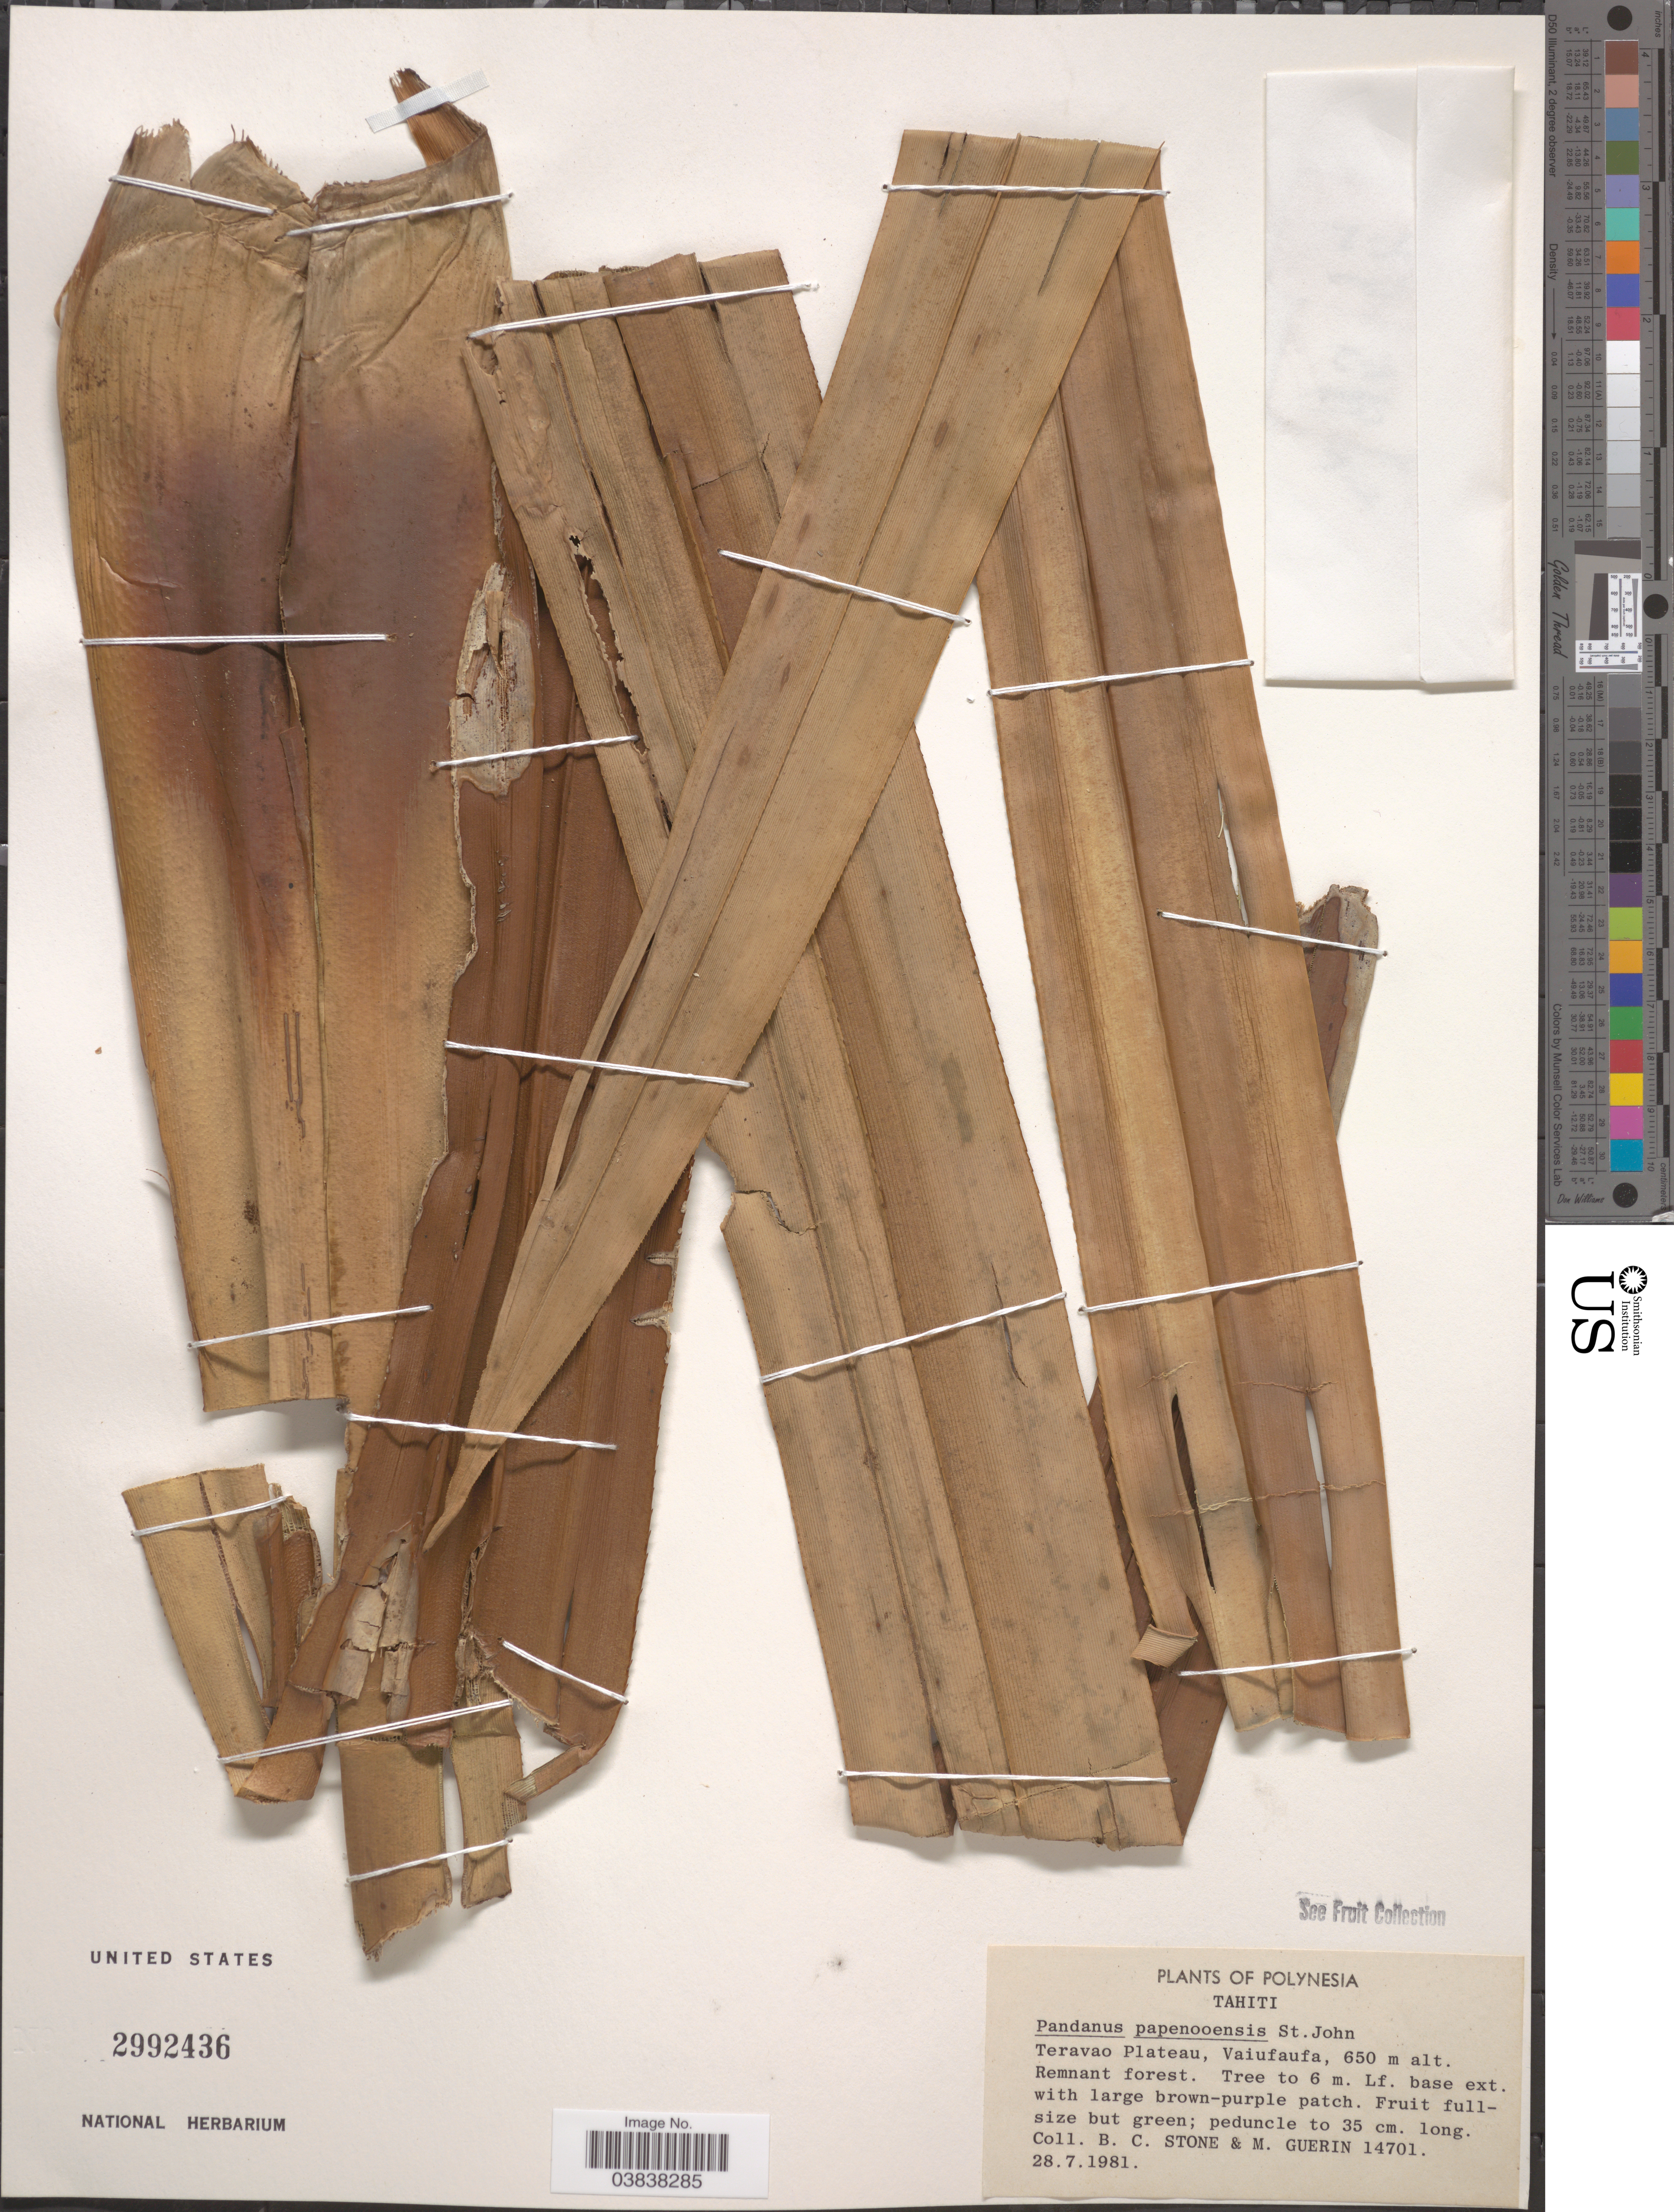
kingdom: Plantae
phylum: Tracheophyta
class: Liliopsida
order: Pandanales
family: Pandanaceae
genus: Pandanus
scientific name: Pandanus papenooensis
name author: H. St. John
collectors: B. C. Stone & M. Guérin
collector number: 14701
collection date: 1981-07-28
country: French Polynesia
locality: Polynesia. Tahiti. Teravao Plateau, Vaiufaufa.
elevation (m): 650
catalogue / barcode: US 2992436